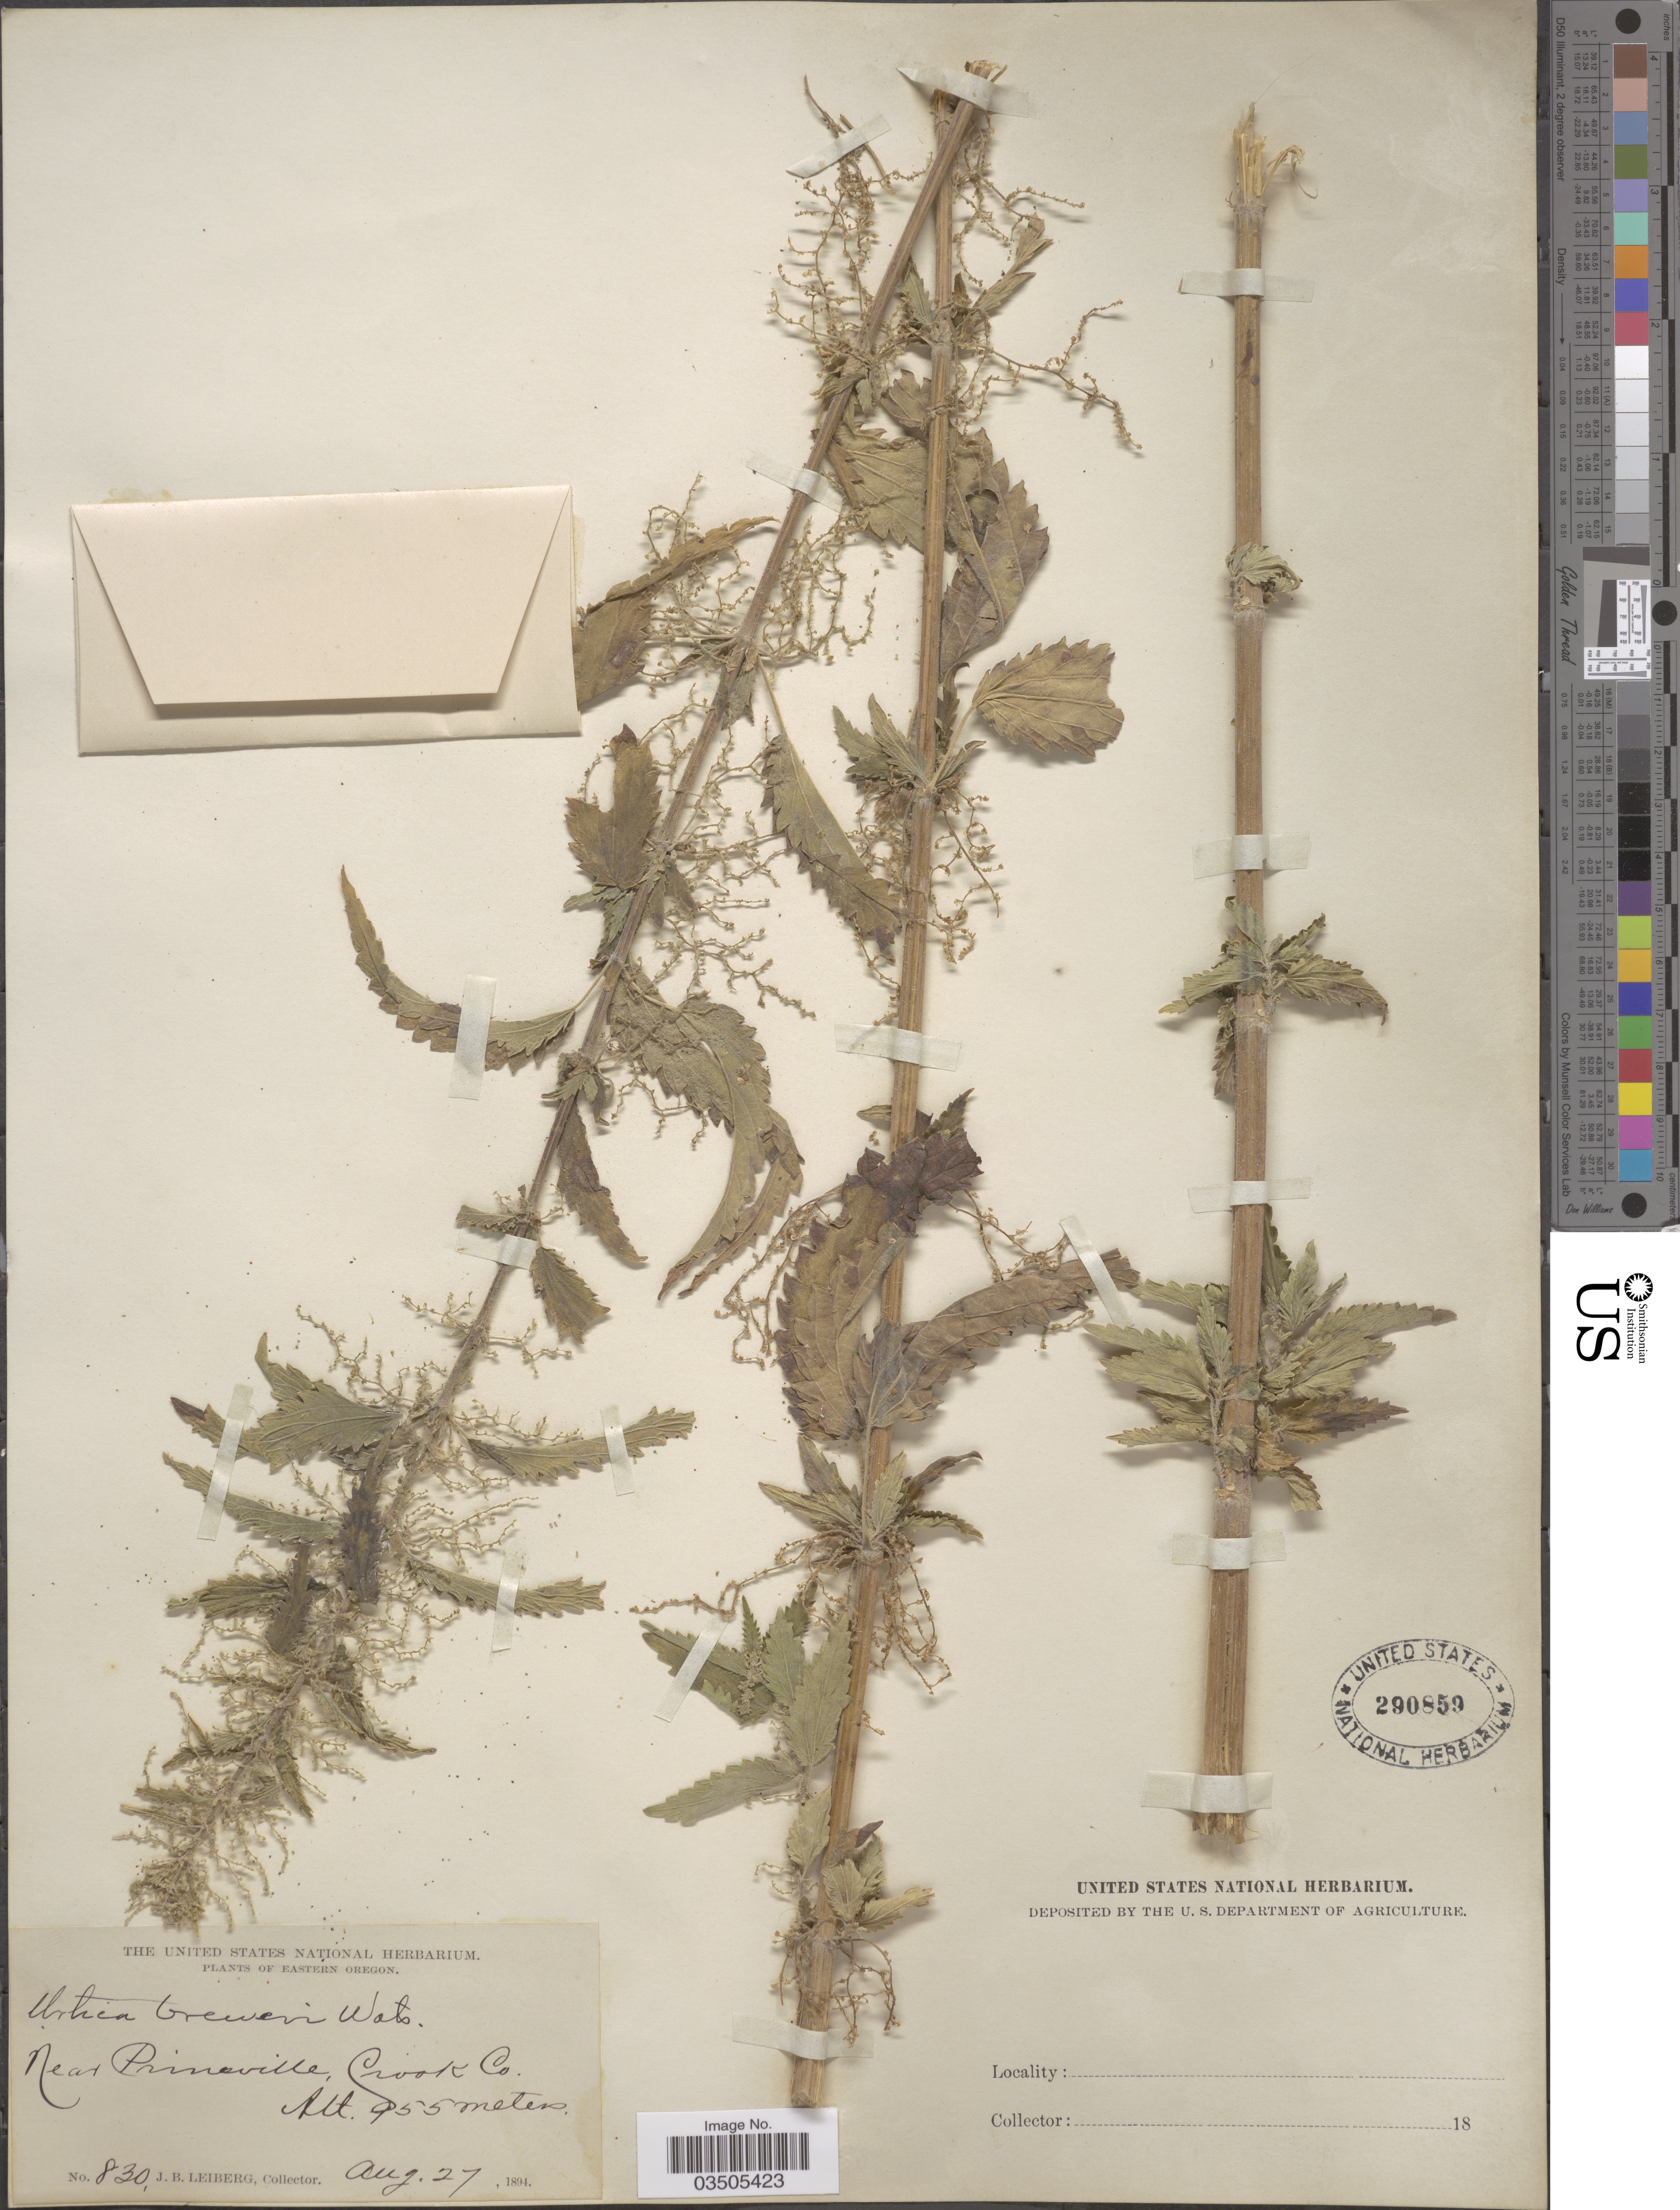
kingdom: Plantae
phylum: Tracheophyta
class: Magnoliopsida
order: Rosales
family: Urticaceae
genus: Urtica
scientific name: Urtica dioica subsp. holosericea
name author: (Nutt.) Thorne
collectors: J. B. Leiberg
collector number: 830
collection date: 1894-08-27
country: United States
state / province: Oregon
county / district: Crook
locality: Eastern Oregon. Near Prineville, Crook Co.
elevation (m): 955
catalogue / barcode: US 290859